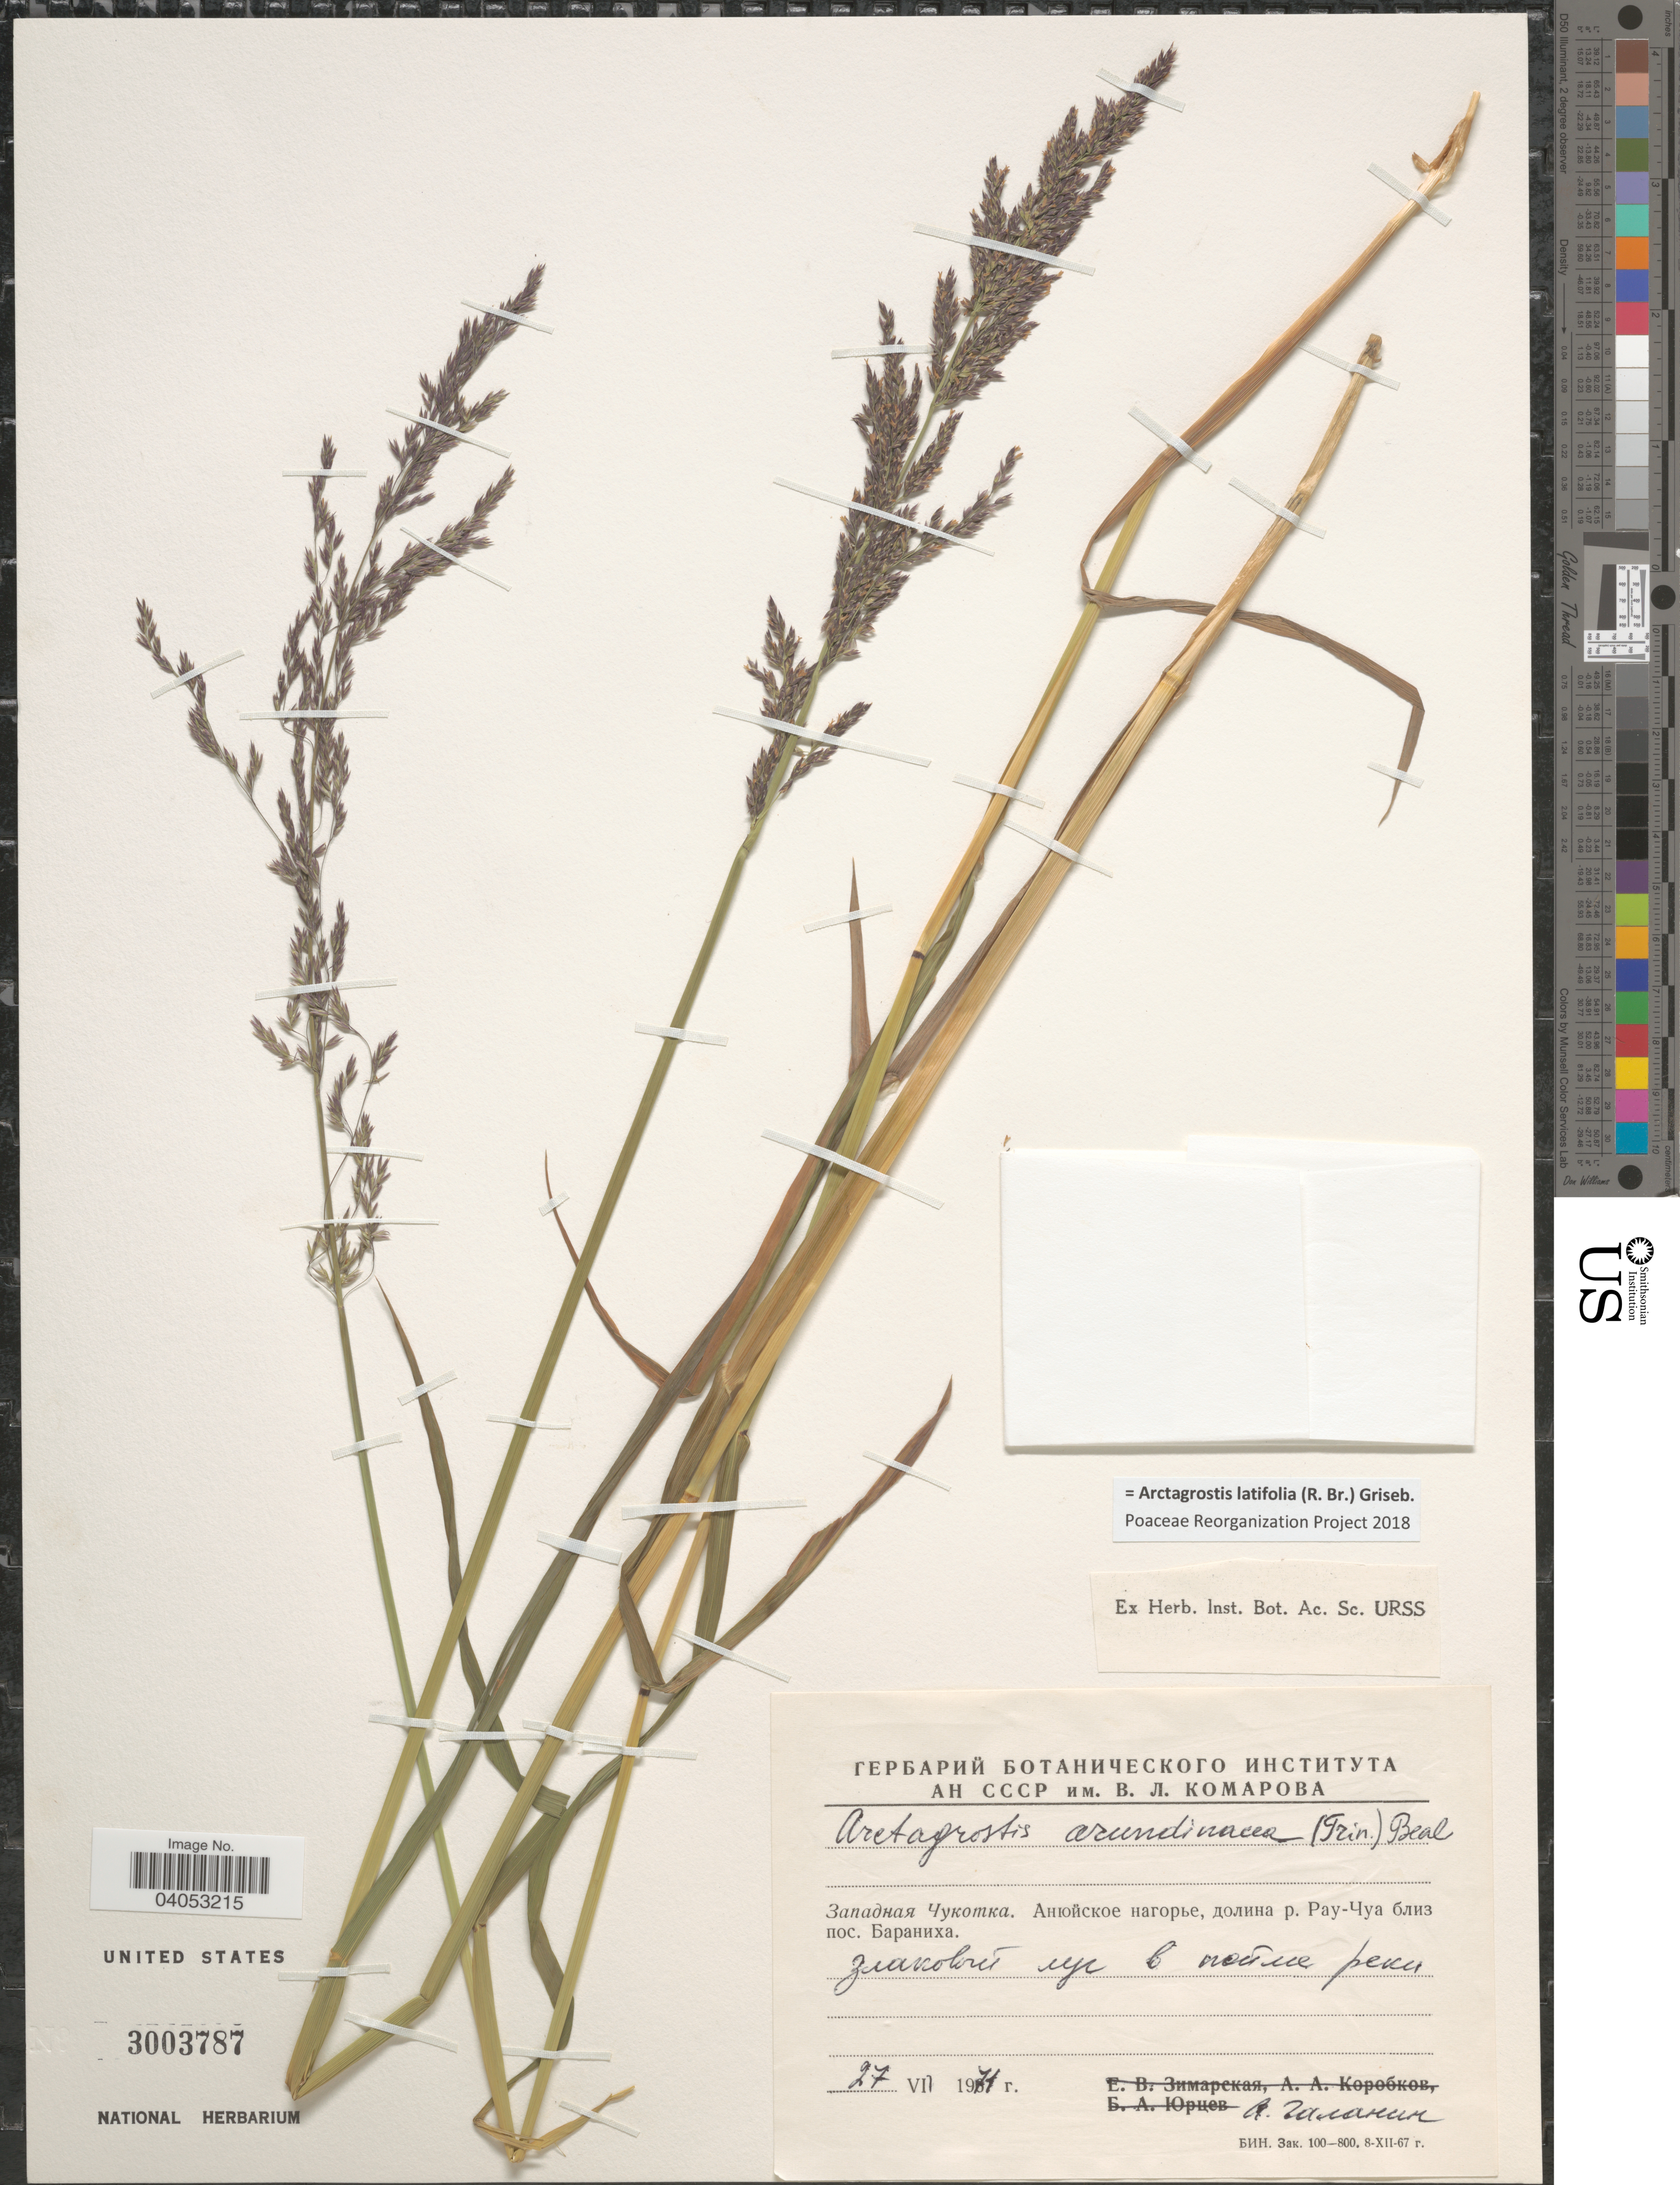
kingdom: Plantae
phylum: Tracheophyta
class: Liliopsida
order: Poales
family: Poaceae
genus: Arctagrostis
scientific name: Arctagrostis latifolia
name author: (R. Br.) Griseb.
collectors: A. Galanin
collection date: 1971-07-27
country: Russian Federation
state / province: Chukotka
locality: Valley of river Pau-Chua, near village Baranikha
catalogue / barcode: US 3003787